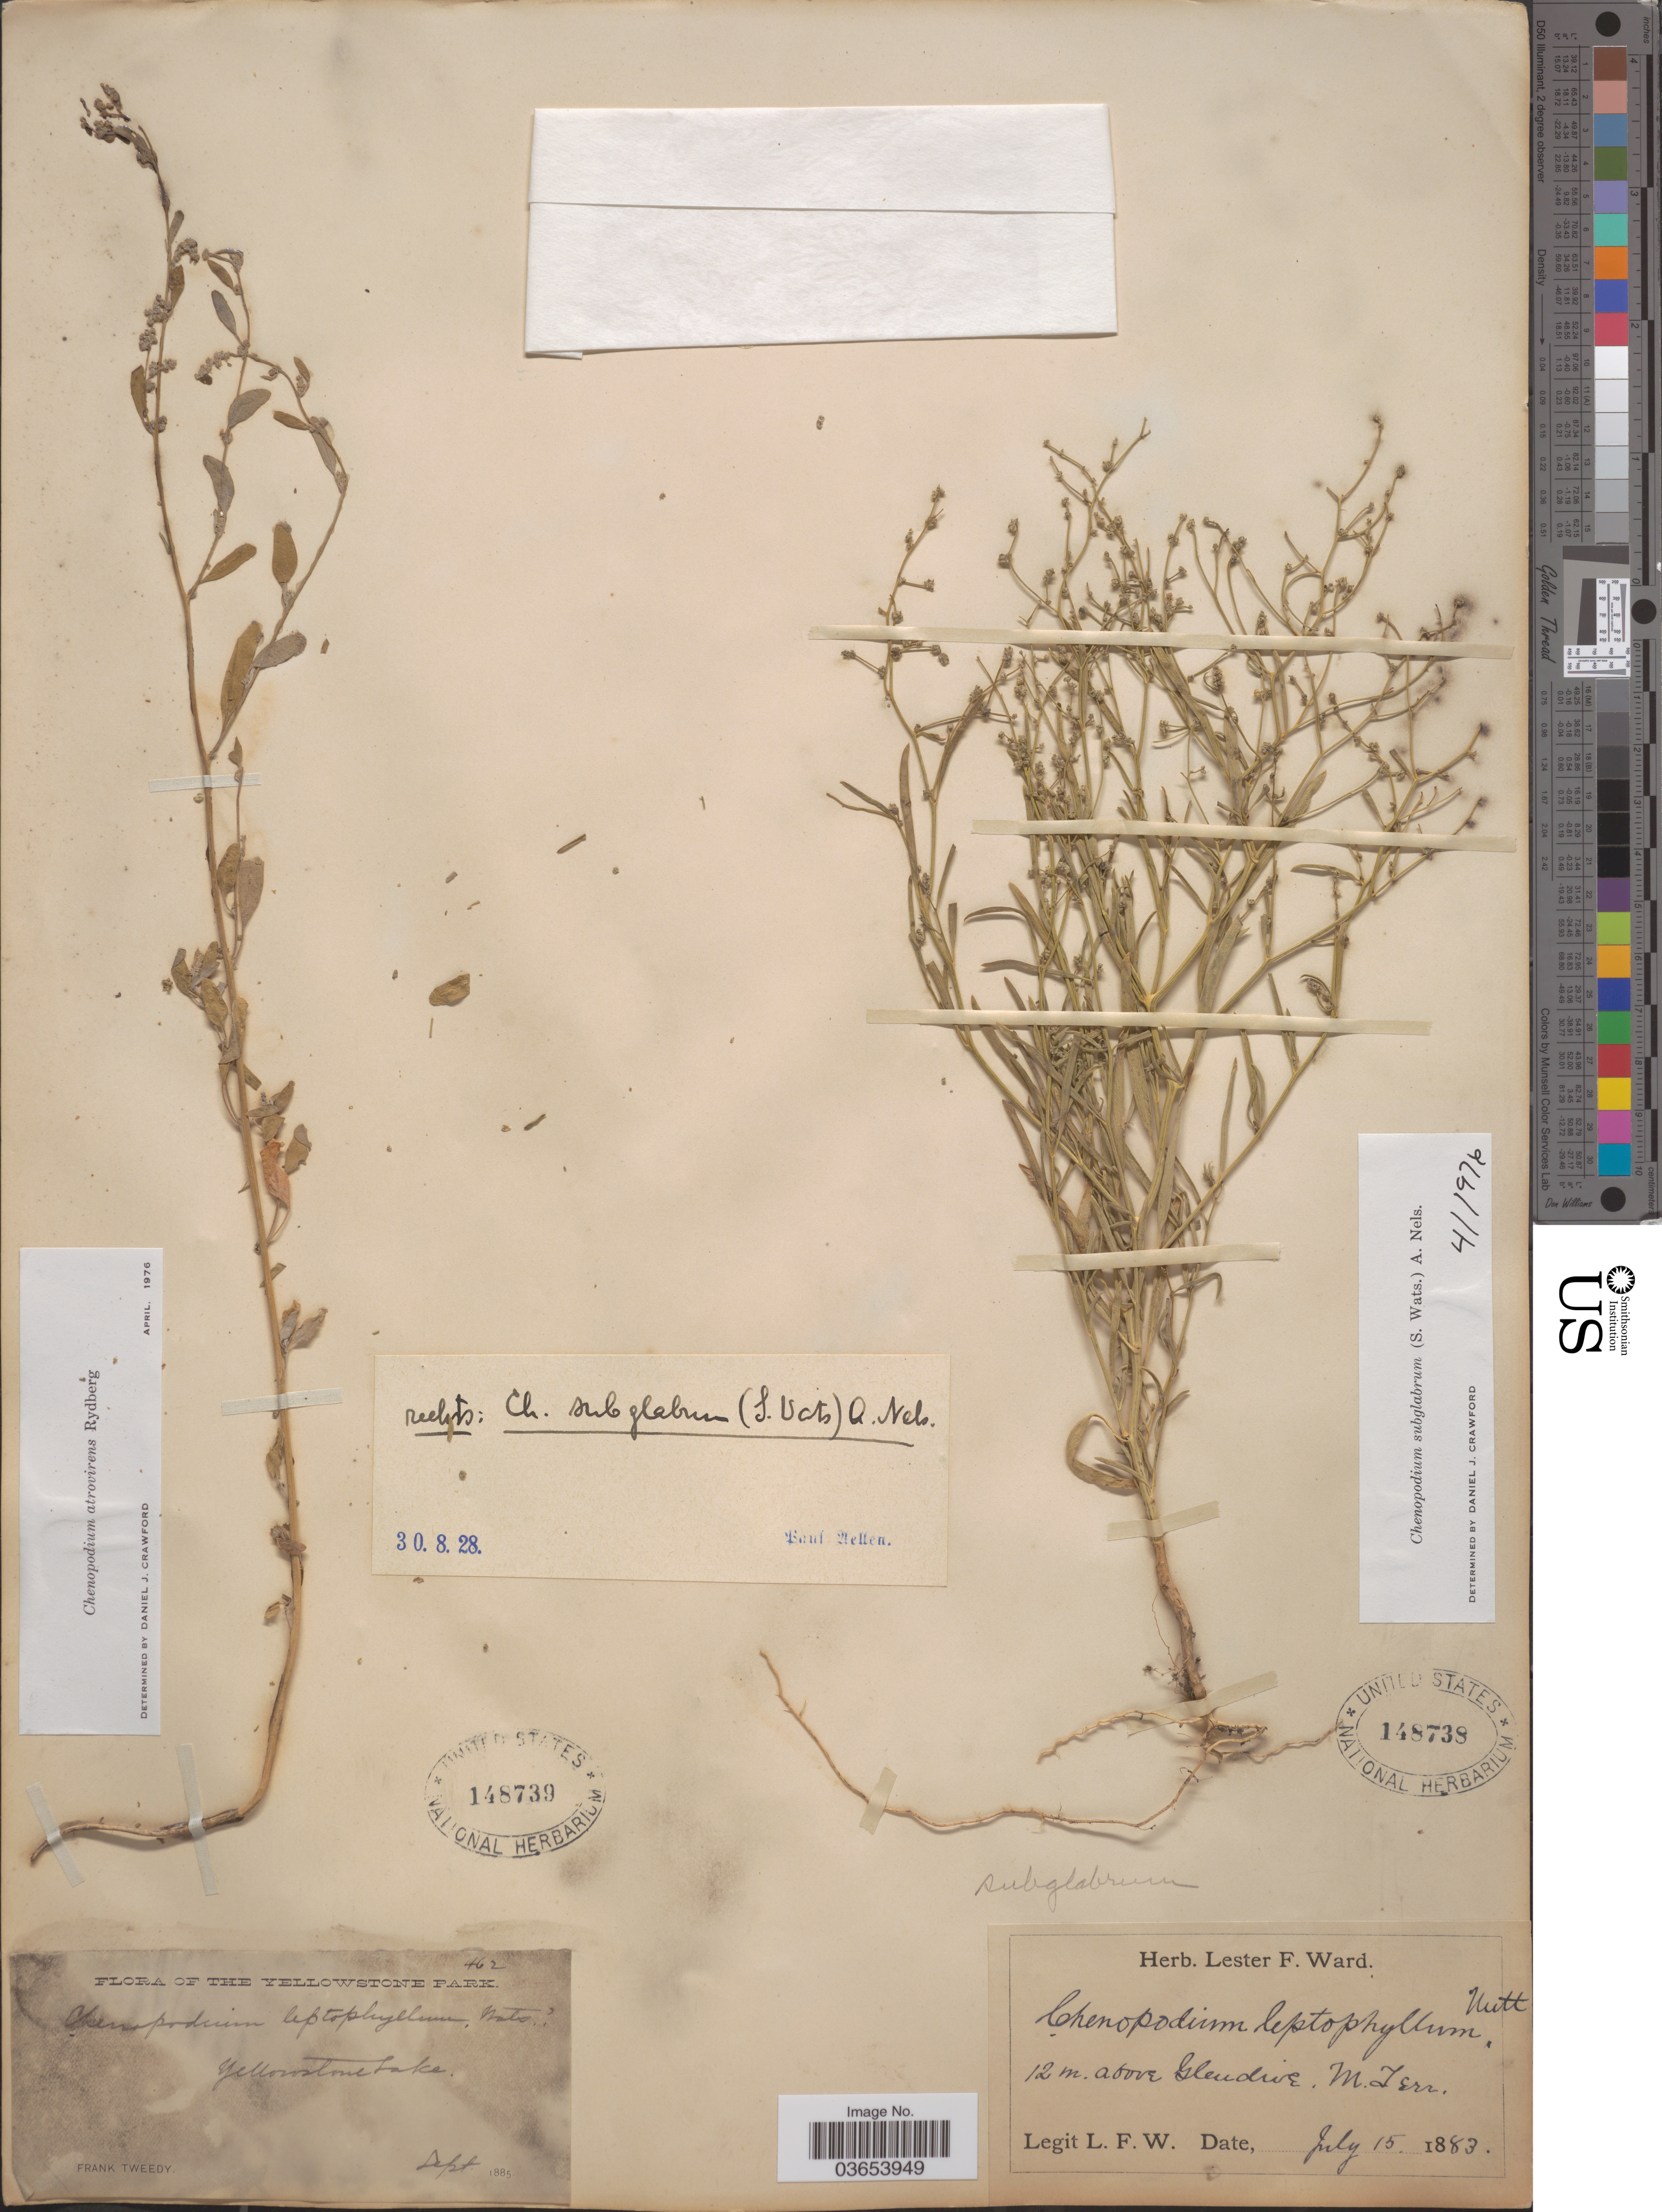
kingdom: Plantae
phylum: Tracheophyta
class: Magnoliopsida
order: Caryophyllales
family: Amaranthaceae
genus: Chenopodium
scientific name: Chenopodium subglabrum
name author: (S. Watson) A. Nelson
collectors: F. Tweedy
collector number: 462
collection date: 1885-09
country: United States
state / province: Wyoming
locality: Yellowstone Park. Yellowstone Lake.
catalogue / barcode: US 148739